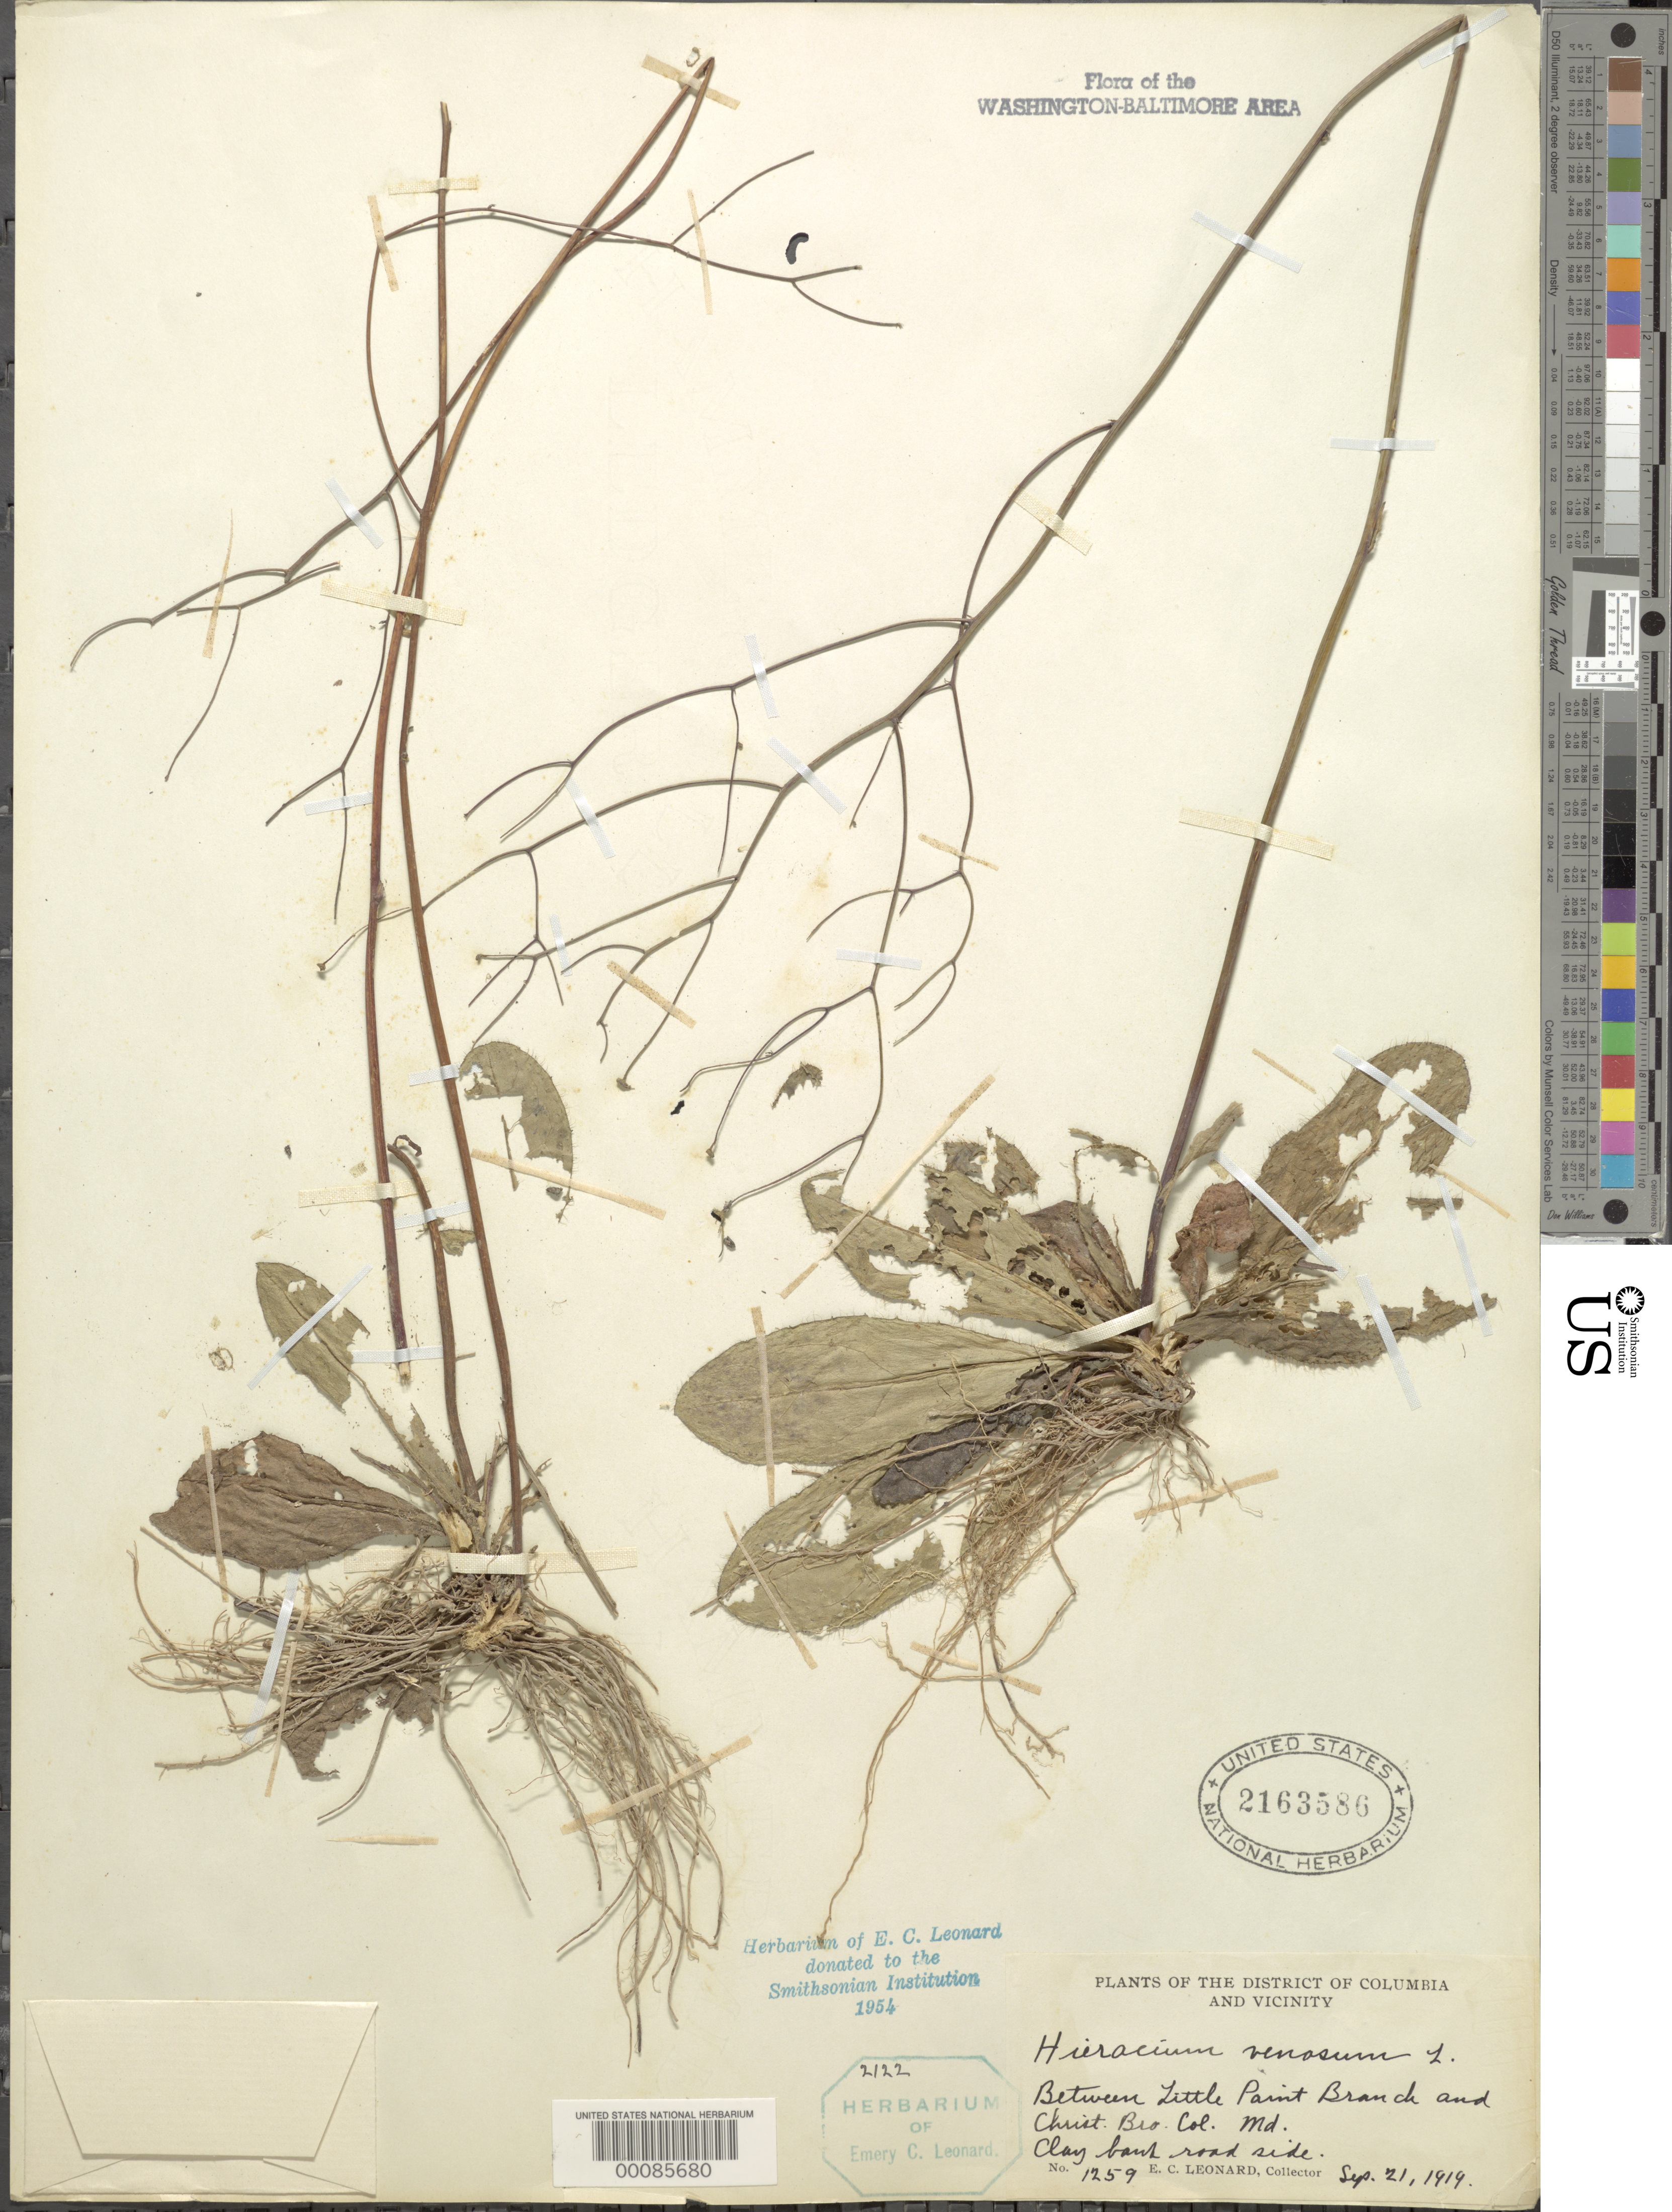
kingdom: Plantae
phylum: Tracheophyta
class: Magnoliopsida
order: Asterales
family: Asteraceae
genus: Hieracium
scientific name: Hieracium venosum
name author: L.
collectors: E. C. Leonard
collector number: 1259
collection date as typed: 21 Sep 1919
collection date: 1919-09-21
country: United States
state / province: Maryland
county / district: Prince George's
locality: between Little Paint Branch and Christian Bro. College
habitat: Clay bank roadside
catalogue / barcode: US 2163586